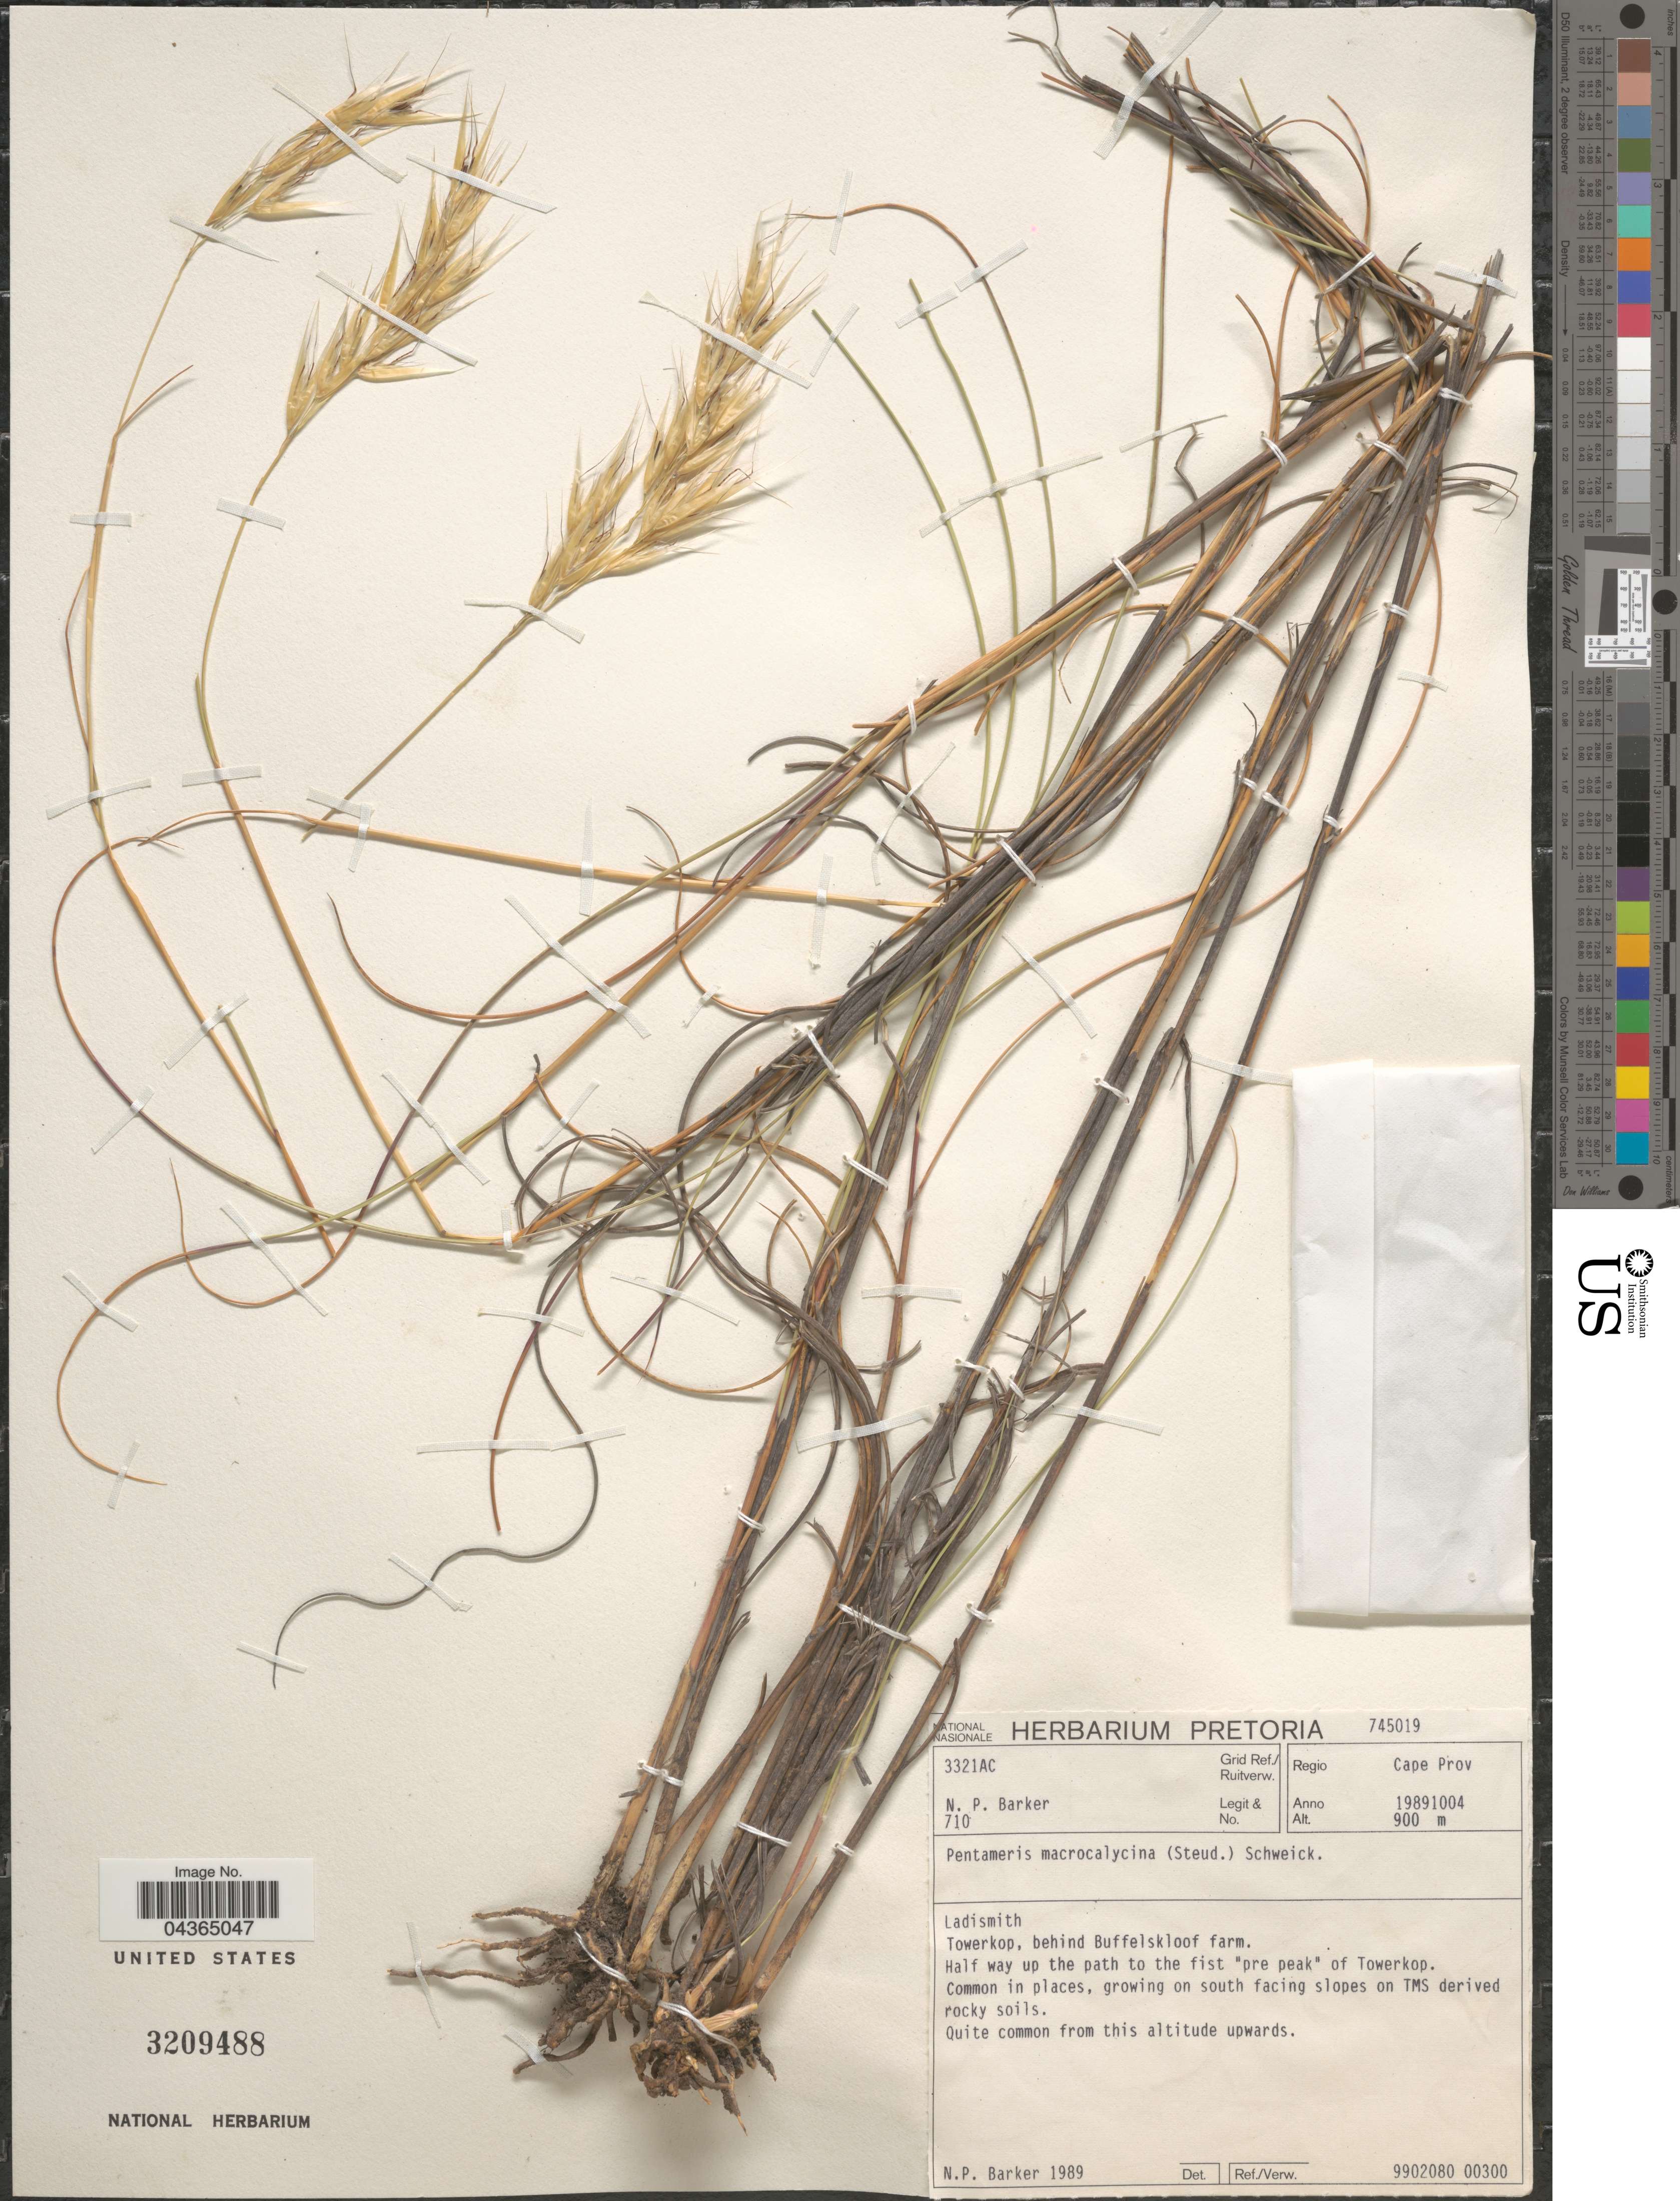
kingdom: Plantae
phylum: Tracheophyta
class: Liliopsida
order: Poales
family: Poaceae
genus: Pentameris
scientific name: Pentameris macrocalycina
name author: (Steud.) Schweick.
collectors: N. P. Barker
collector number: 710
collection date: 1989-10-04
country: South Africa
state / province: Western Cape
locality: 3321AC Grid Ref./Ruitverw. Regio Cape Prov. Ladismith. Towerkop, behind Buffelskloof farm. Half way up the path to the fist "pre peak" of Towerkop.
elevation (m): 900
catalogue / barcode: US 3209488